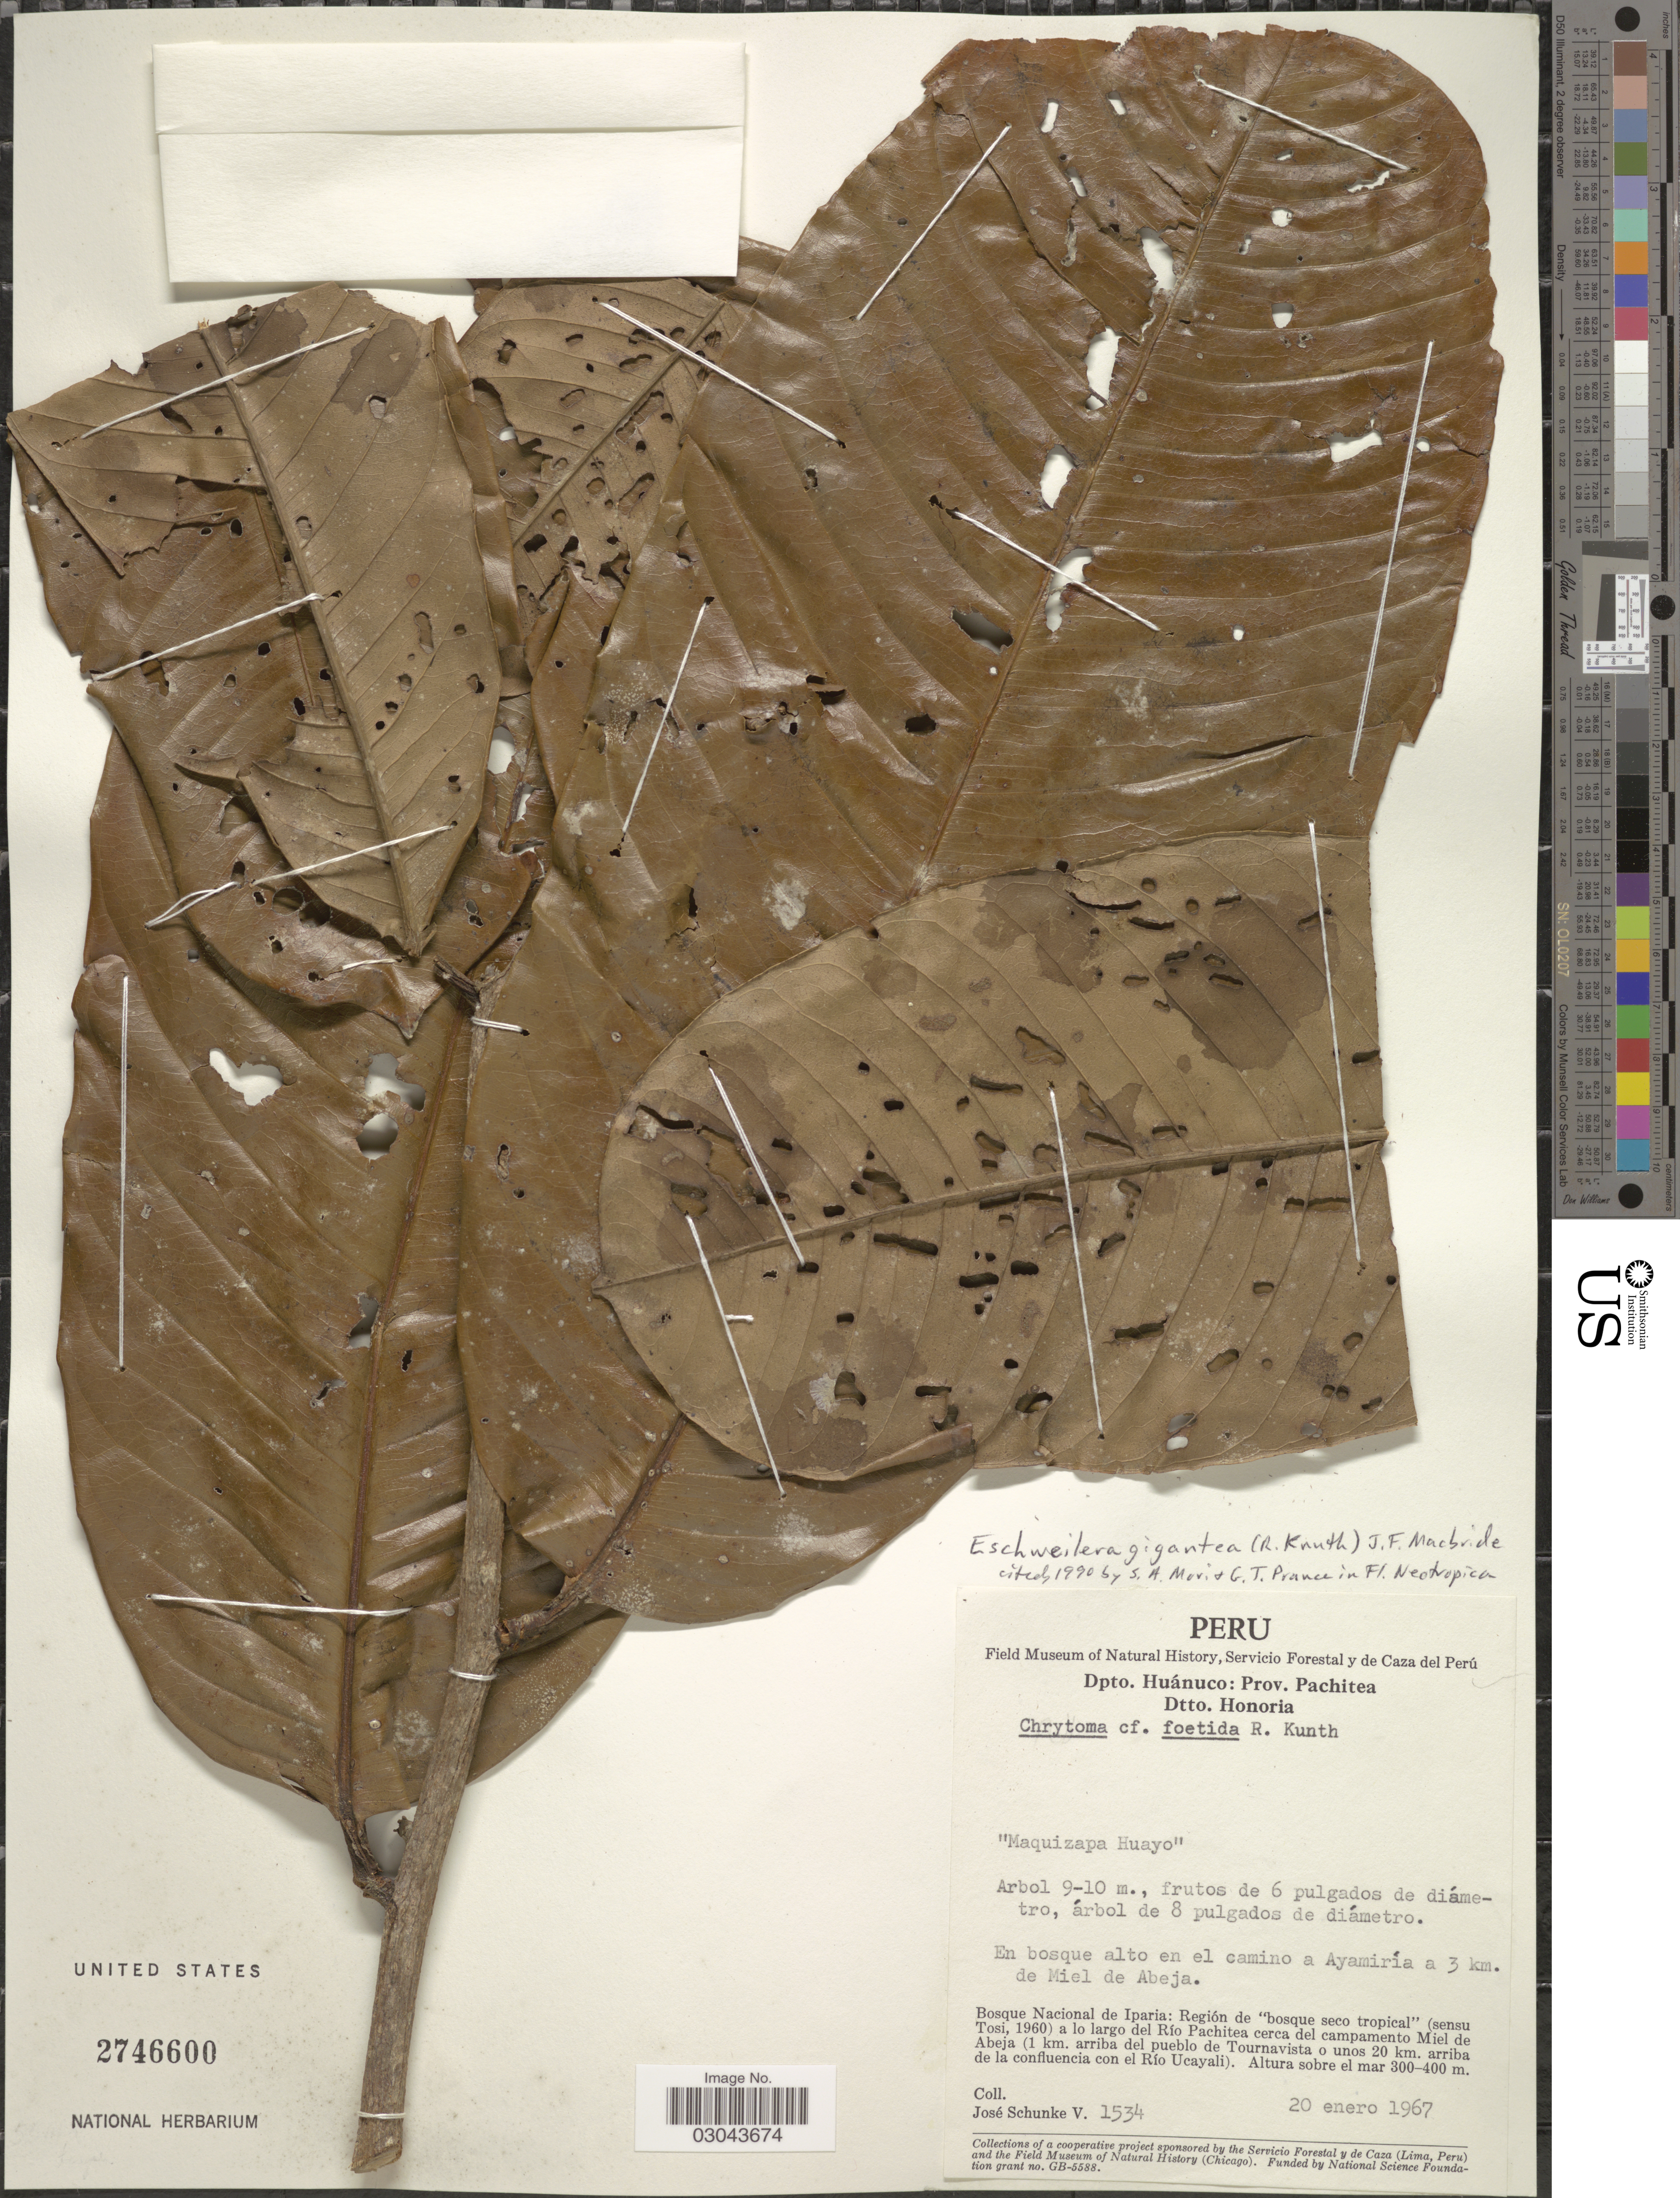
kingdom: Plantae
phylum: Tracheophyta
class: Magnoliopsida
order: Ericales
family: Lecythidaceae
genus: Eschweilera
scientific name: Eschweilera gigantea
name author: (R. Knuth) J.F. Macbr.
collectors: J. Schunke Vigo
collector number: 1534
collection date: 1967-01-20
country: Peru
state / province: Huánuco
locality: Dpto. Huánuco: Prov. Pachitea. Dtto. Honoria. En bosque alto en el camino a Ayamiría a 3 km. de Miel de Abeja. Bosque Nacional de Iparia: Región de "bosque seco tropical" (sensu Tosi, 1960) a lo largo del Río Pachitea cerca del campemento Miel de Abeja (1 km. arriba del pueblo de Tournavista o unos 20 km. arriba de la confluencia con el Río Ucayali).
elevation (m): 300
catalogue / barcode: US 2746600